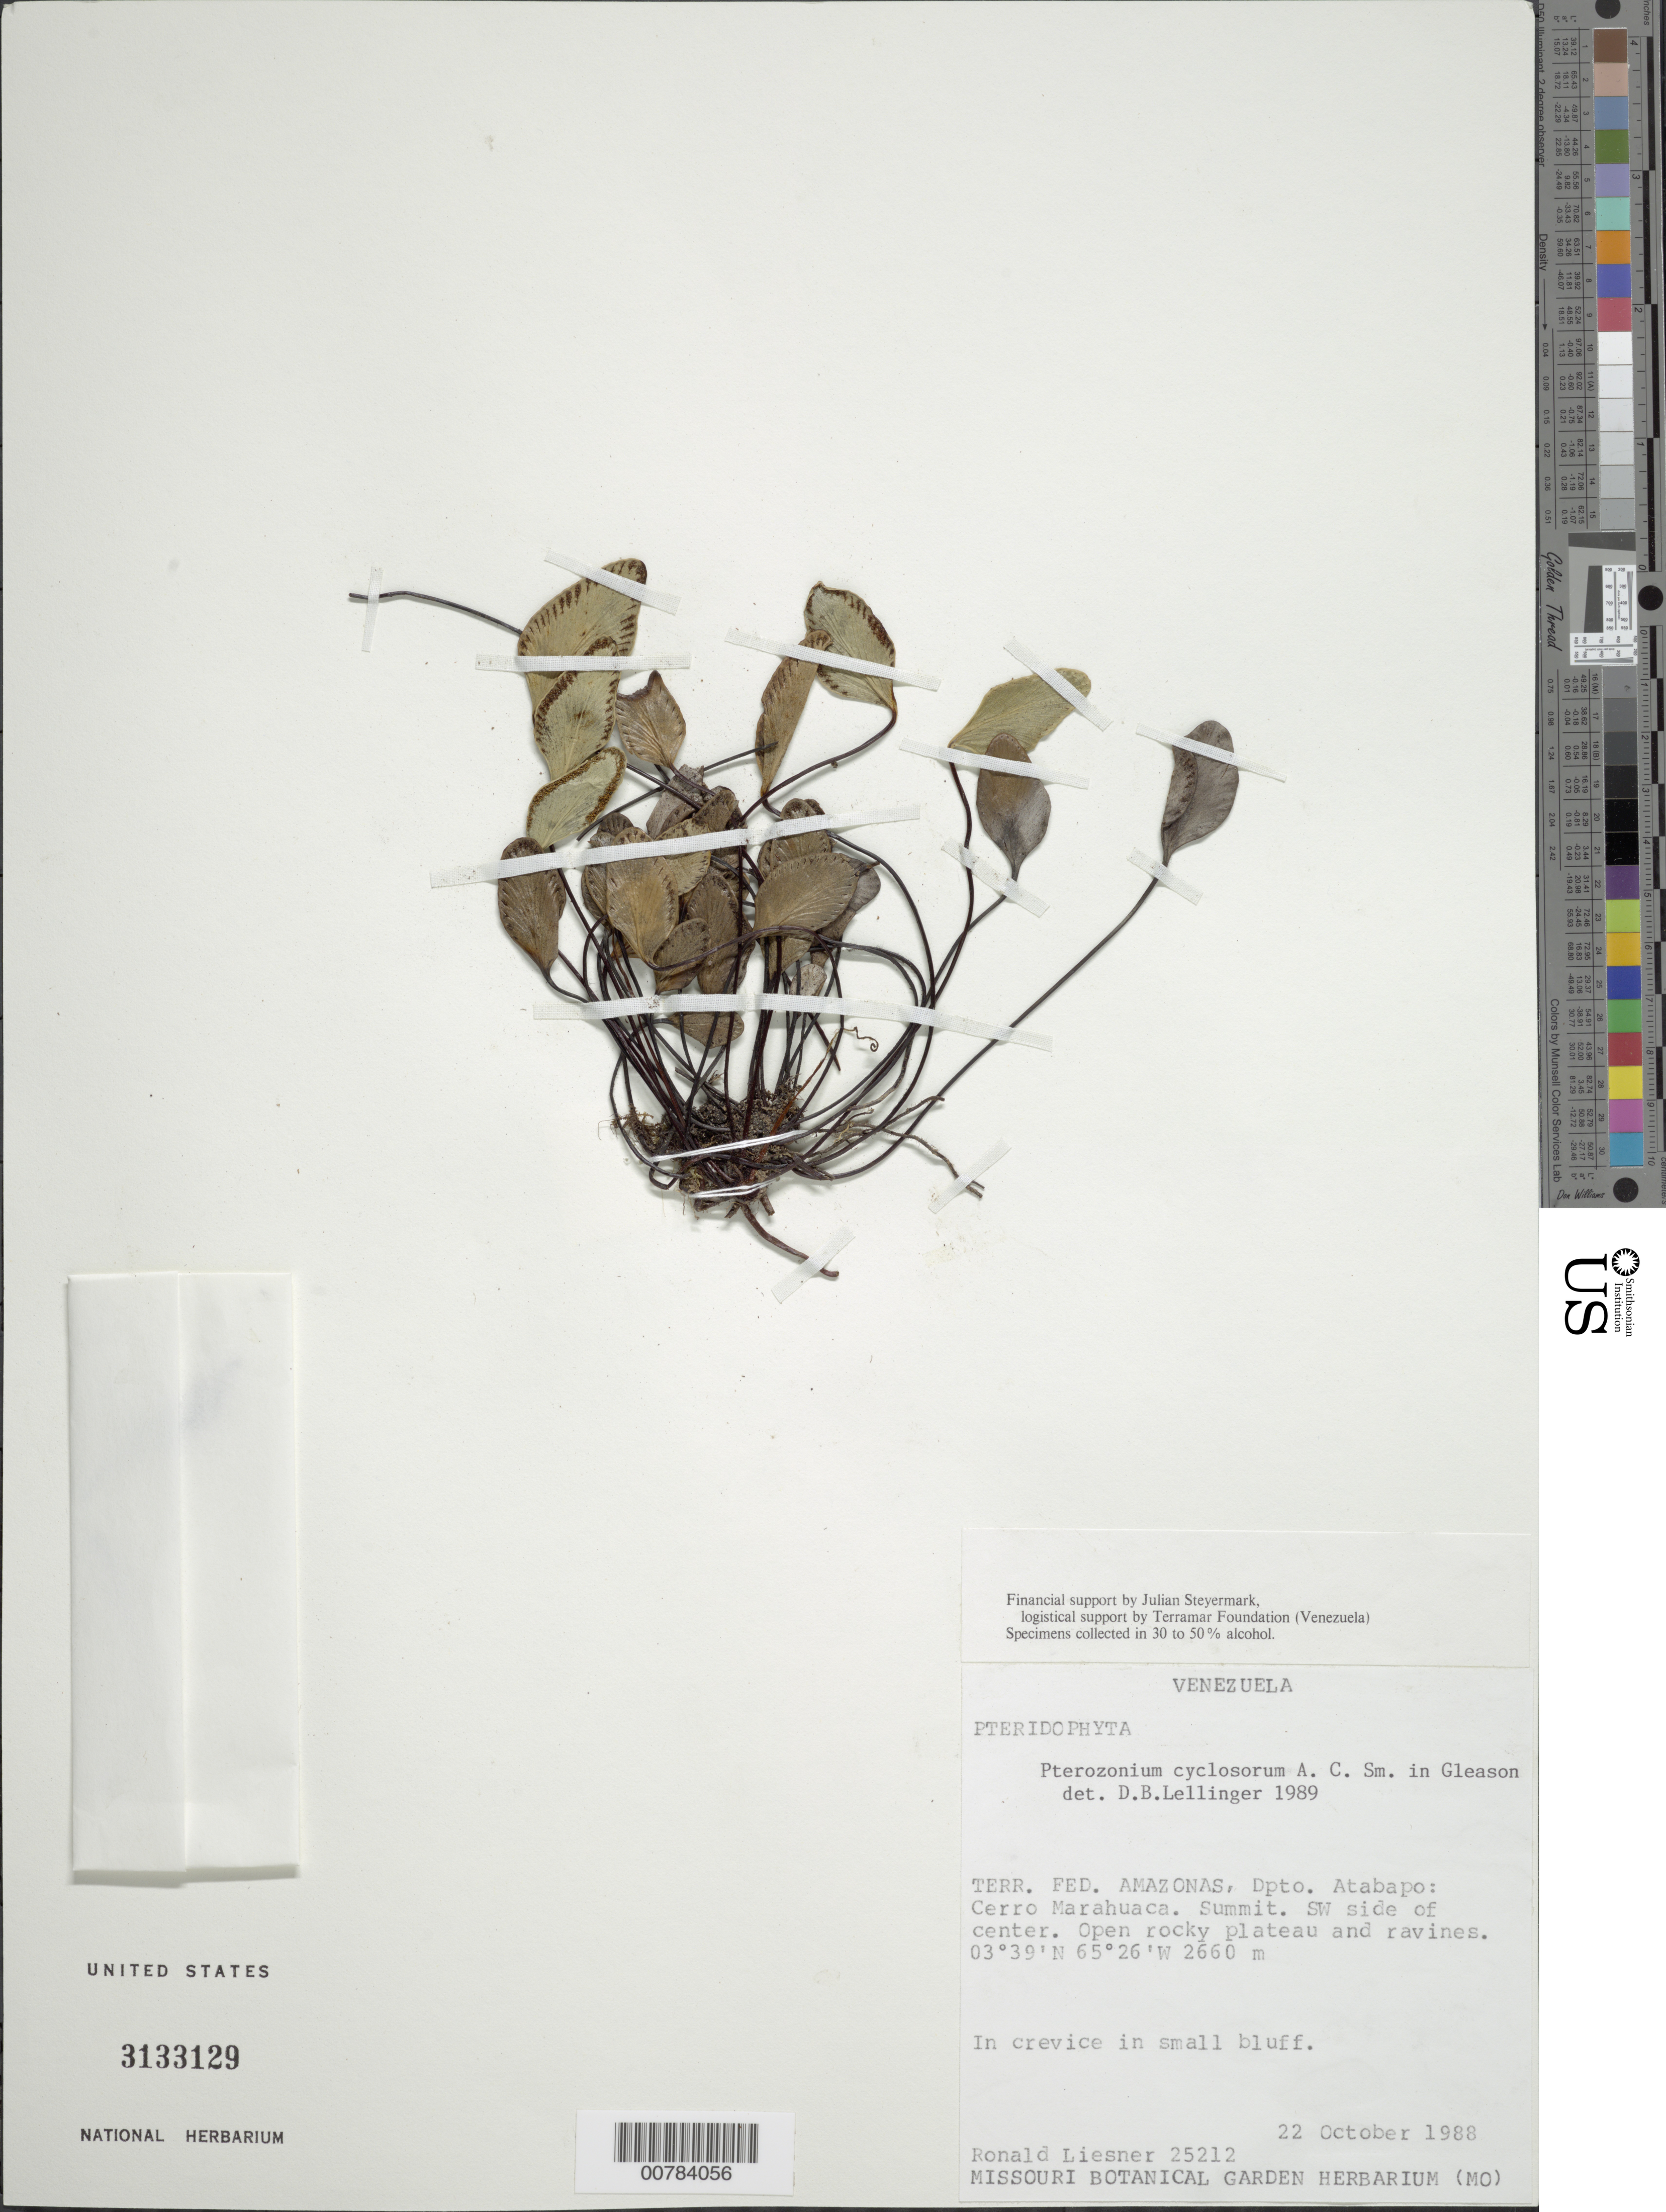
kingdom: Plantae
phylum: Tracheophyta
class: Polypodiopsida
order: Polypodiales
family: Pteridaceae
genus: Pterozonium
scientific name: Pterozonium cyclosorum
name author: A.C. Sm.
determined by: Lellinger, David B., (BOT), Smithsonian Institution - National Museum of Natural History (UNITED STATES)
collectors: R. L. Liesner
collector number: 25212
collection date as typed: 22-Oct-88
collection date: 1988-10-22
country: Venezuela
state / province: Amazonas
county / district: Atabapo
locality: Cerro Marahuaca, summit, SW side of center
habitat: Summit, open rocky plateau and ravines, in crevice in small bluff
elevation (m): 2660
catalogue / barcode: US 3133129